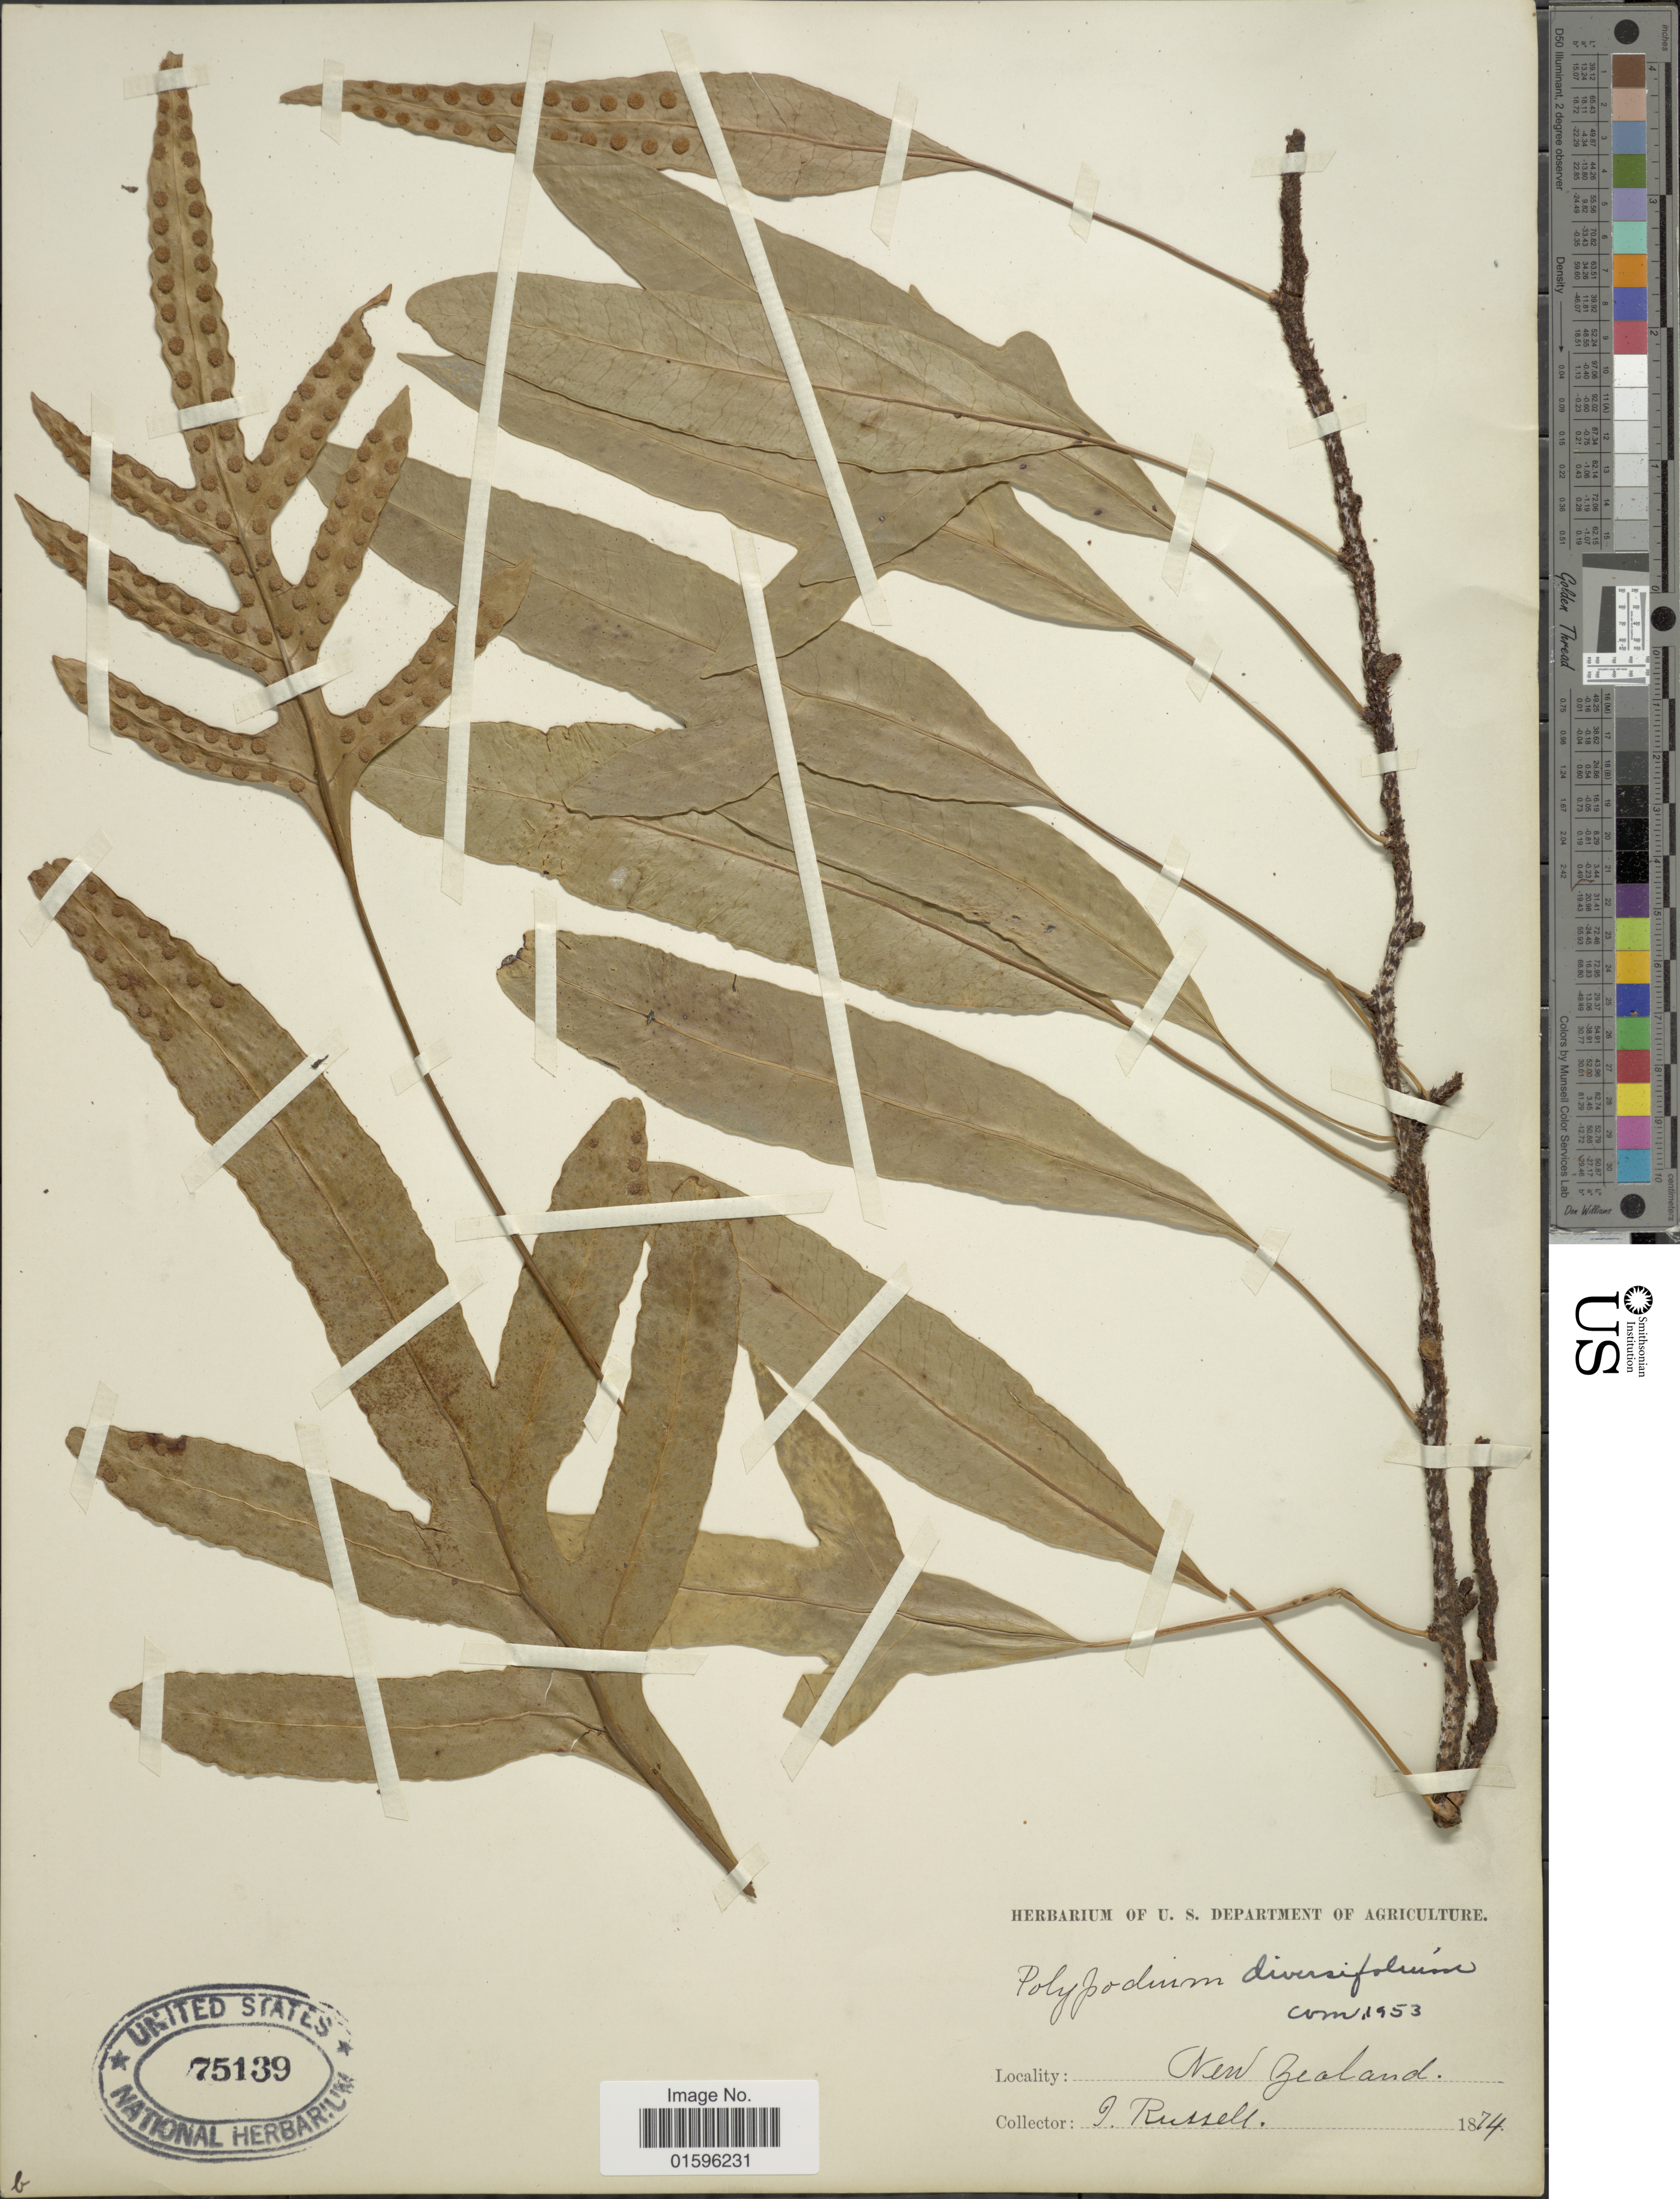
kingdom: Plantae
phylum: Tracheophyta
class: Polypodiopsida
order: Polypodiales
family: Polypodiaceae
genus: Polypodium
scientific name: Polypodium diversifolium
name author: Sw.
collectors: J. Russell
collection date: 1874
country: New Zealand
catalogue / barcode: US 75139